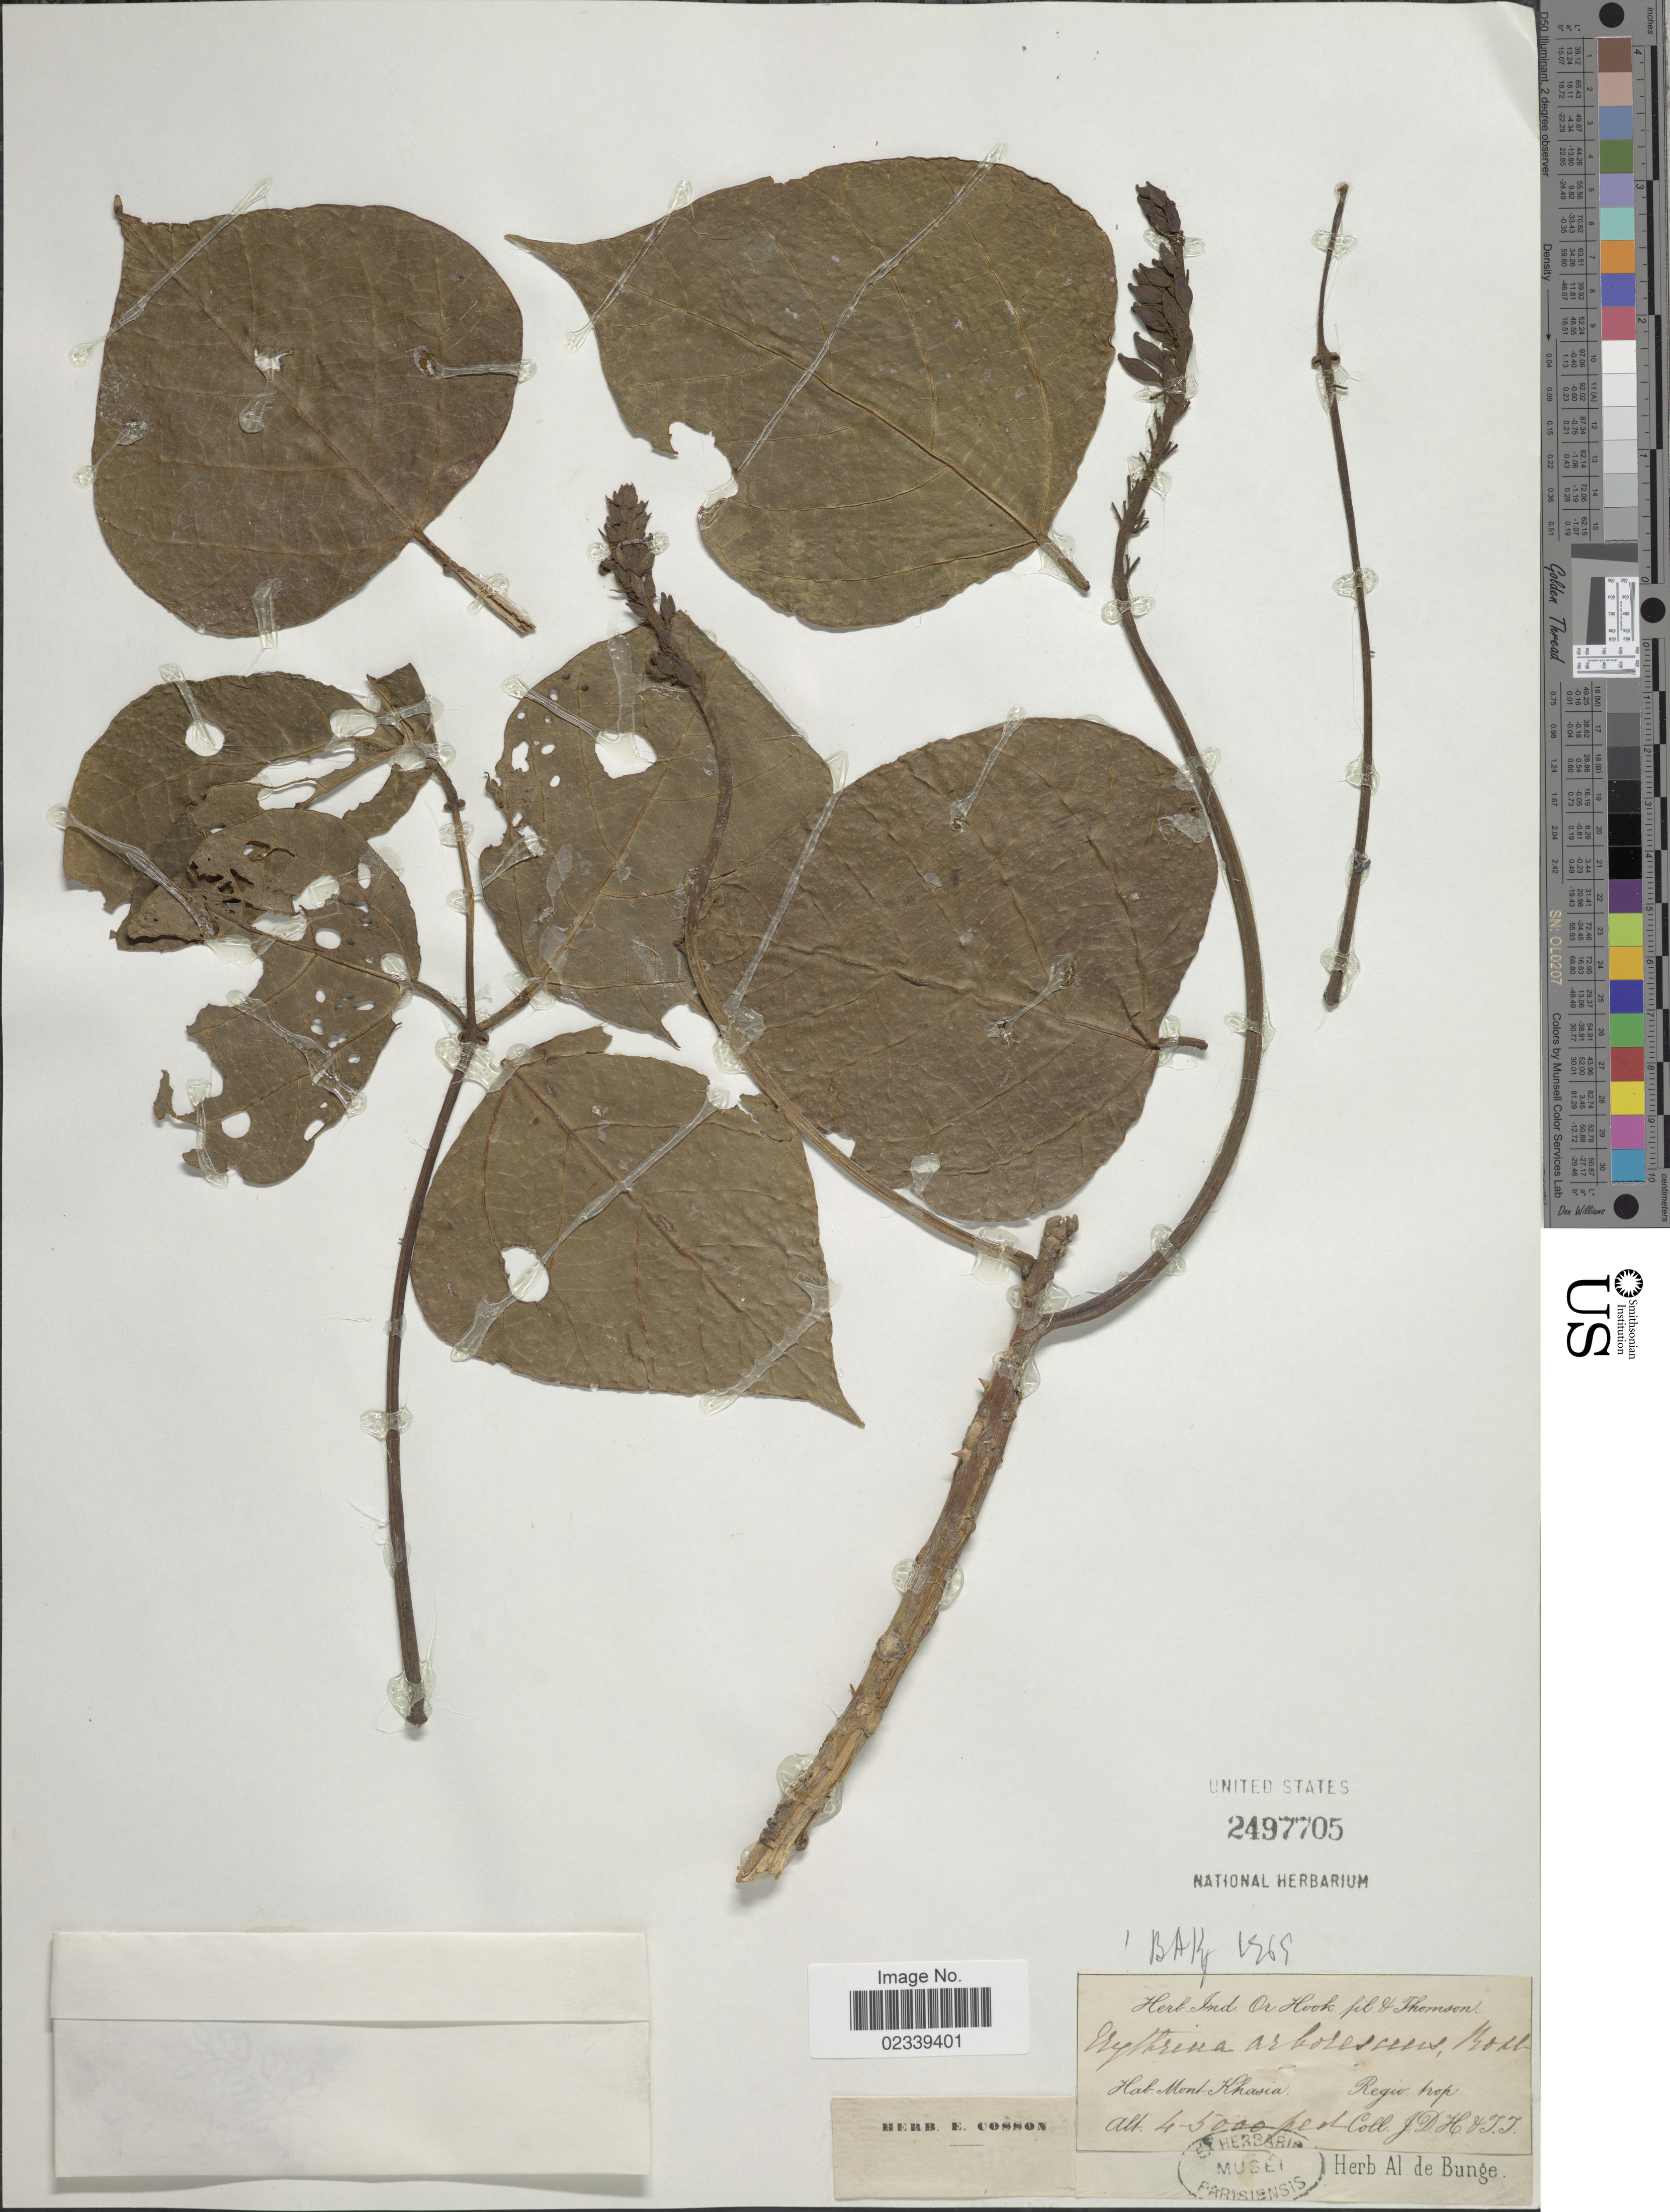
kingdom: Plantae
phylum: Tracheophyta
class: Magnoliopsida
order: Fabales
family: Fabaceae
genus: Erythrina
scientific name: Erythrina arborescens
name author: Roxb.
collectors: J. D. Hooker & T. Thomson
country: India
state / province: Meghalaya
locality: Mont. Khasia, Regio. trop.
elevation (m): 1219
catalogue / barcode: US 2497705